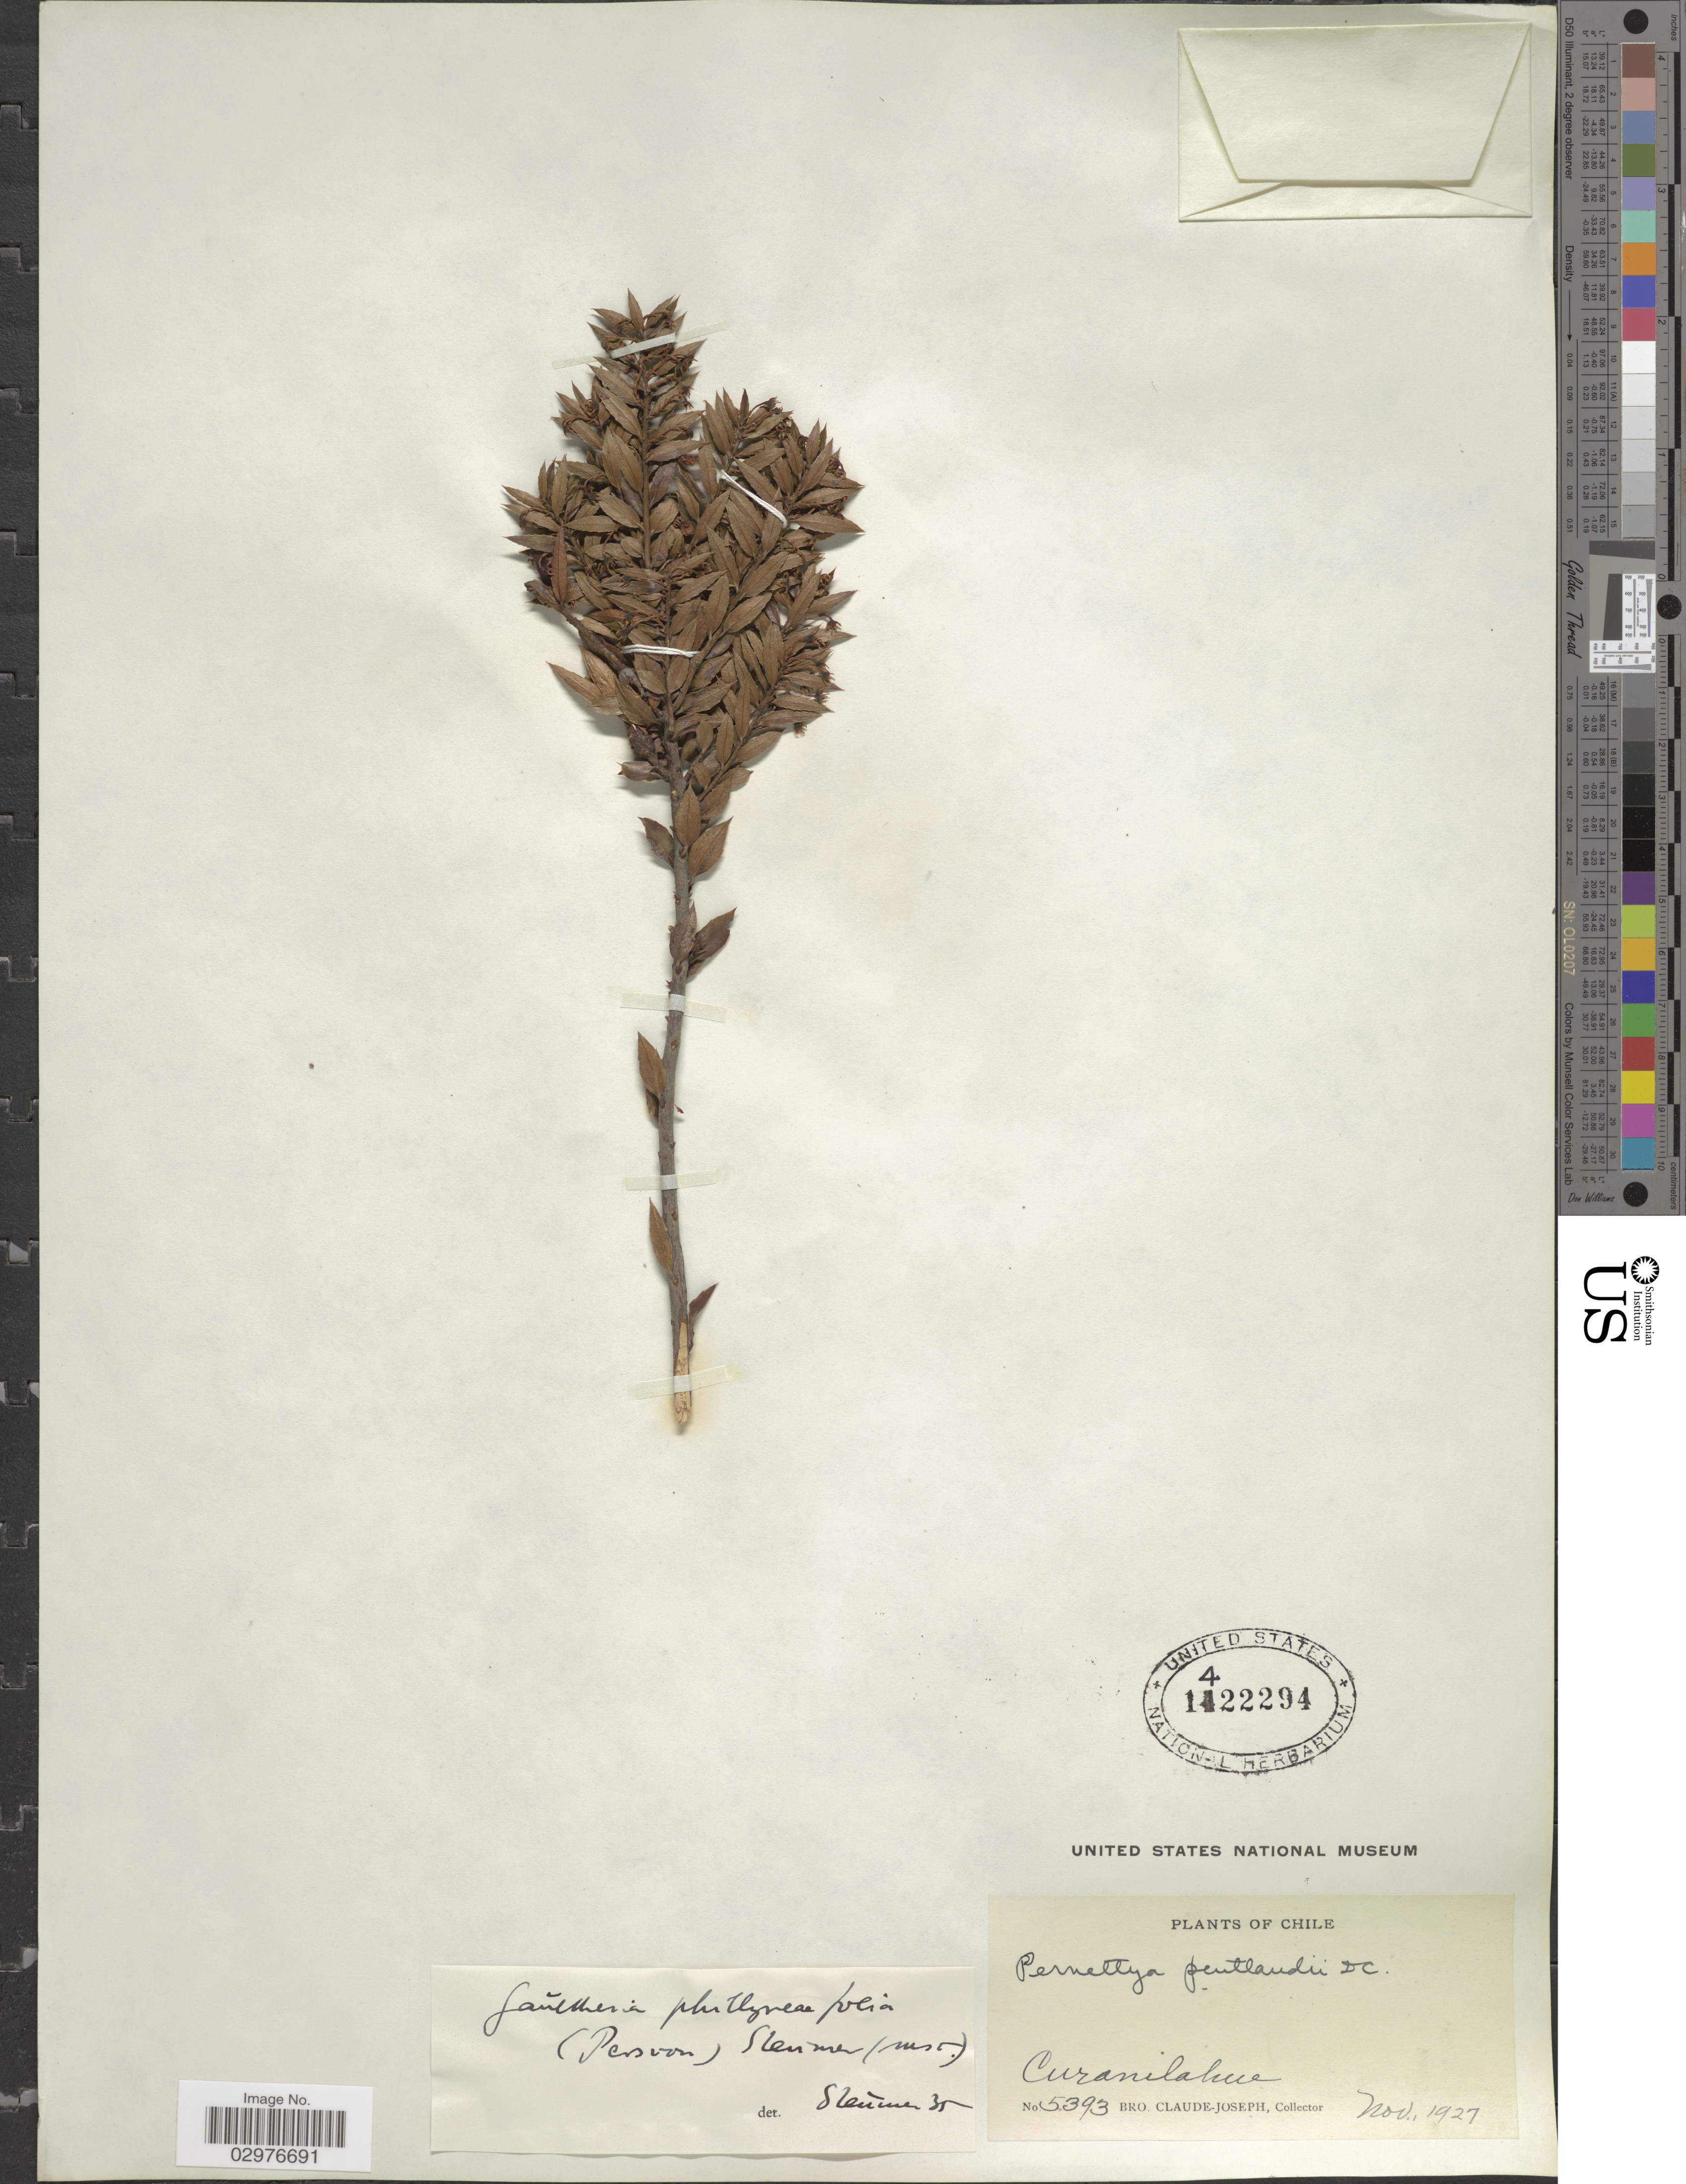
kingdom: Plantae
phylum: Tracheophyta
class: Magnoliopsida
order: Ericales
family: Ericaceae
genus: Gaultheria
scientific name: Gaultheria phillyreifolia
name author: (Pers.) Sleumer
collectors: Bro. Claude-Joseph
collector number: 5393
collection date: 1927-11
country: Chile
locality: Curanilahue.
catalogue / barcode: US 1422294